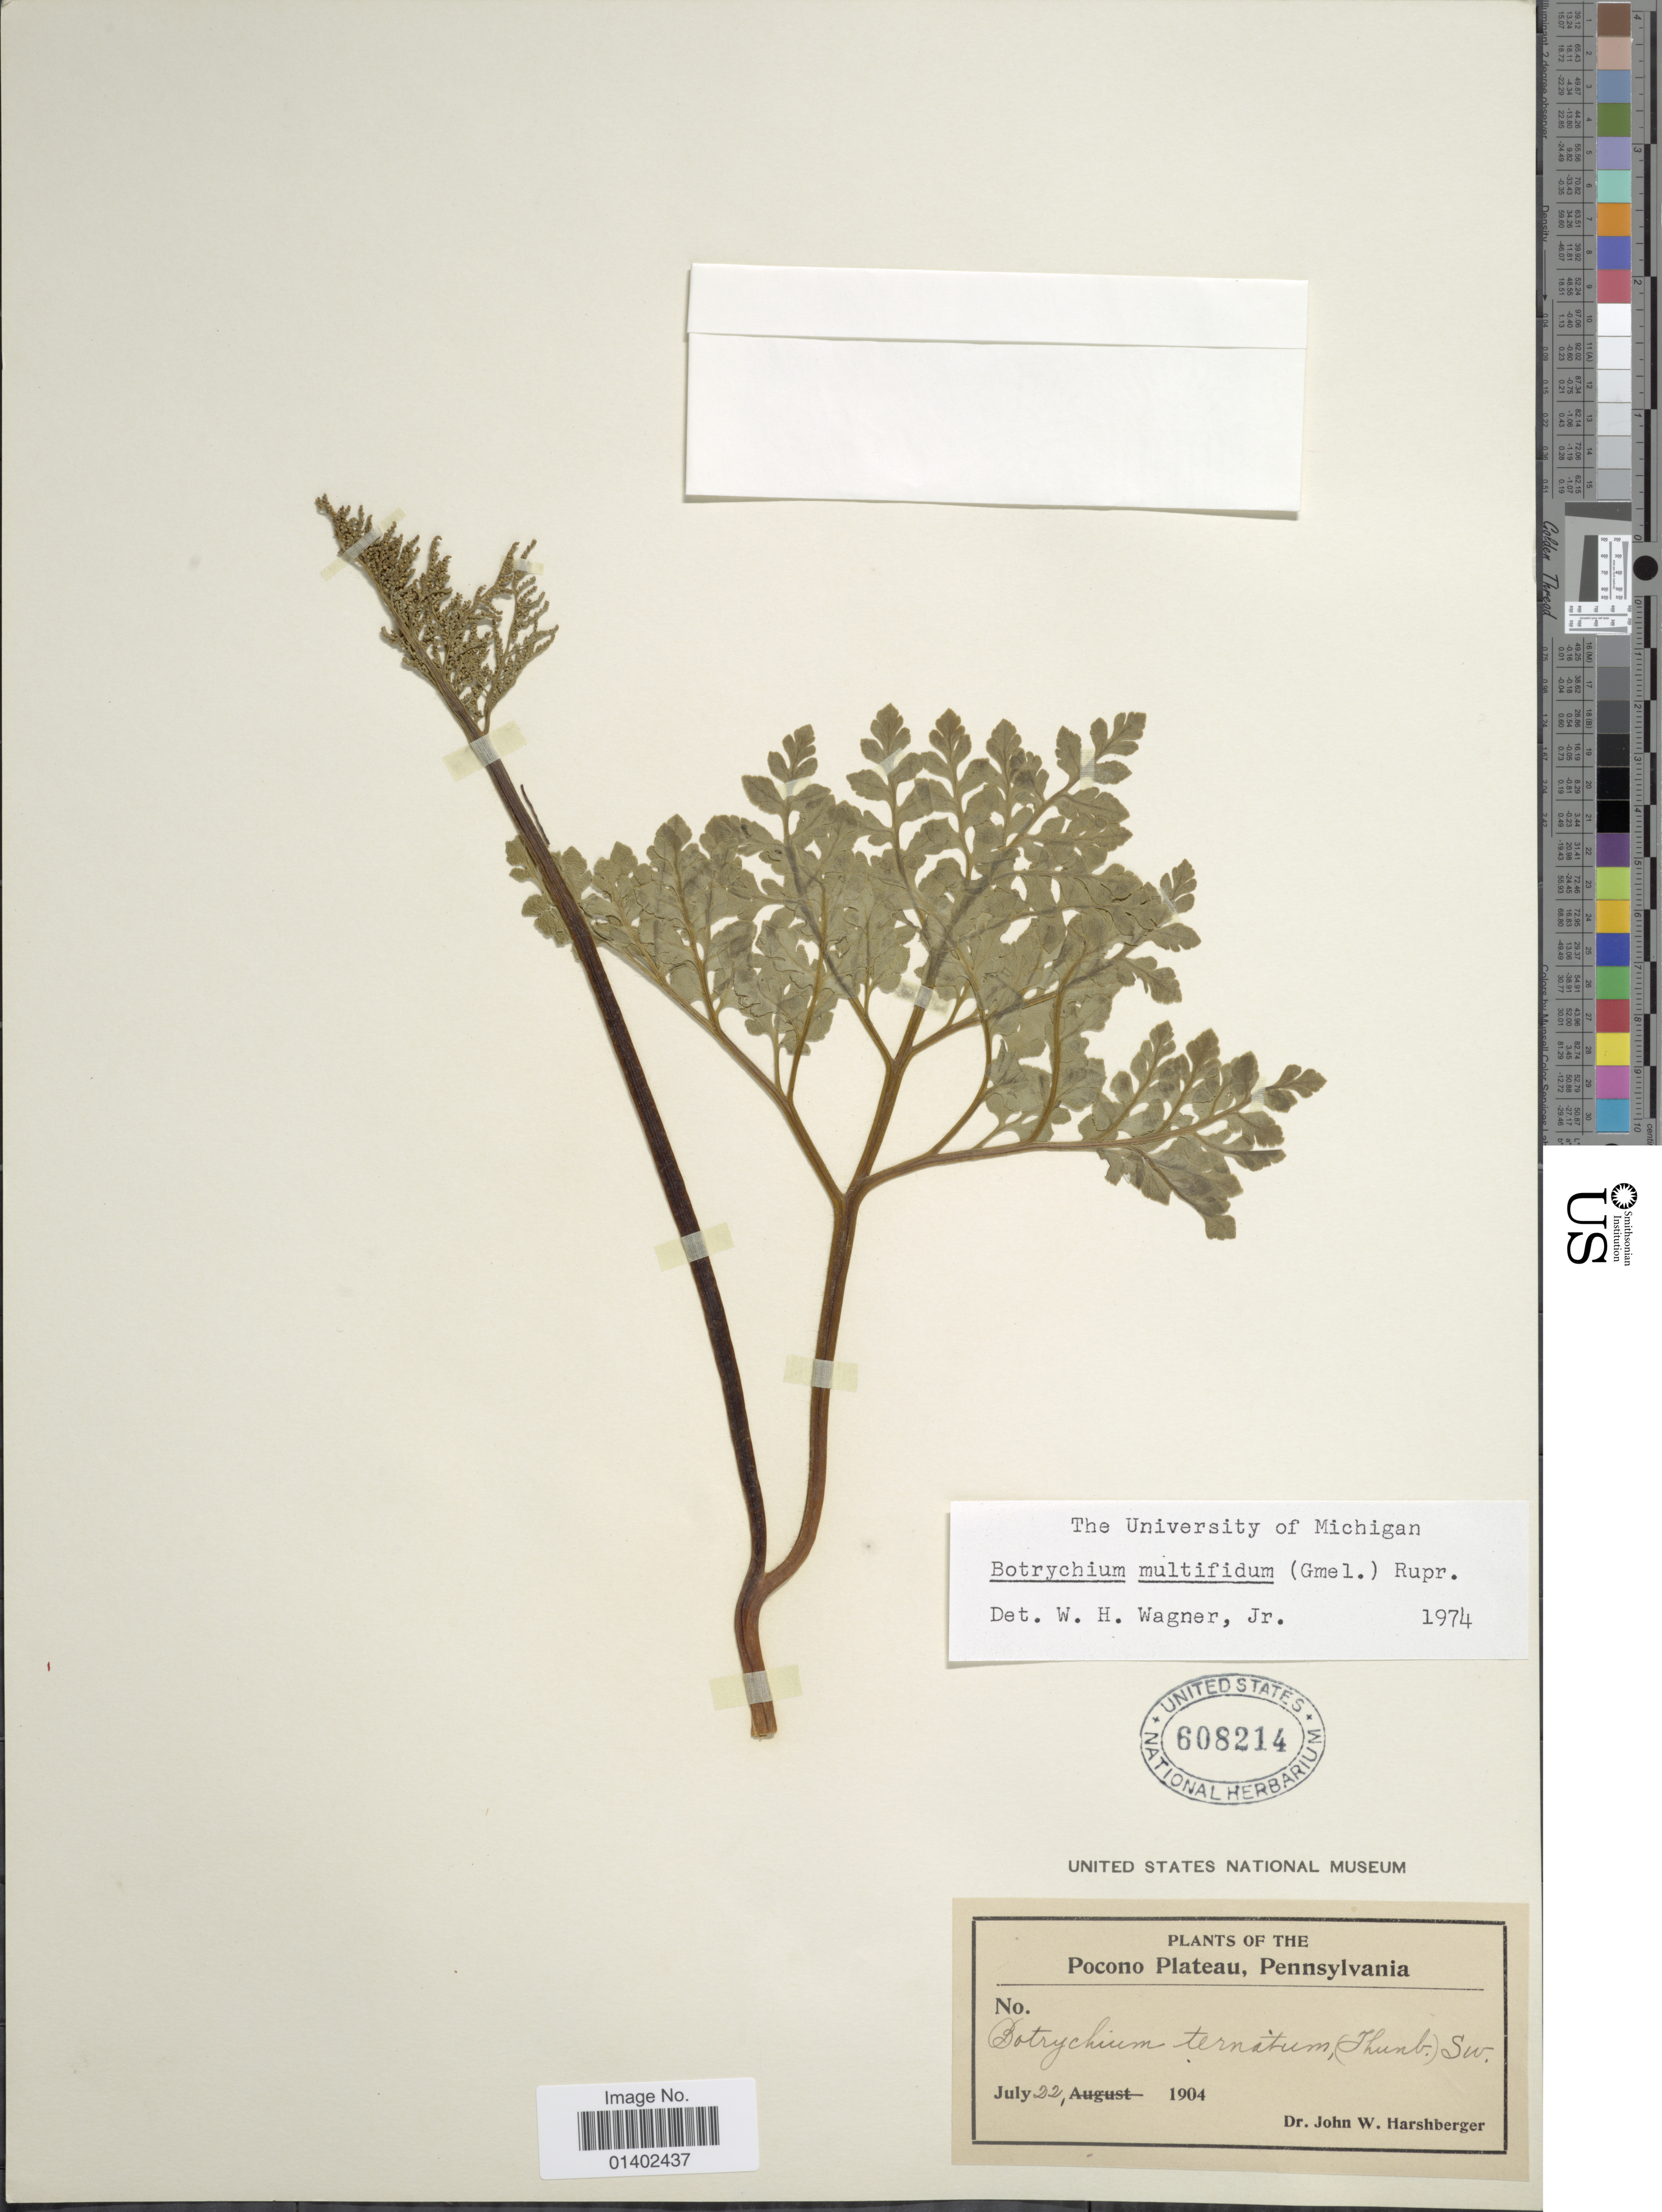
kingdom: Plantae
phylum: Tracheophyta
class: Polypodiopsida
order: Ophioglossales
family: Ophioglossaceae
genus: Botrychium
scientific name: Botrychium multifidum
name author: (J.F. Gmel.) Rupr.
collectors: J. W. Harshberger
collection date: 1904-07-22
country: United States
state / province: Pennsylvania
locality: Pocono Plateau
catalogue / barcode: US 608214